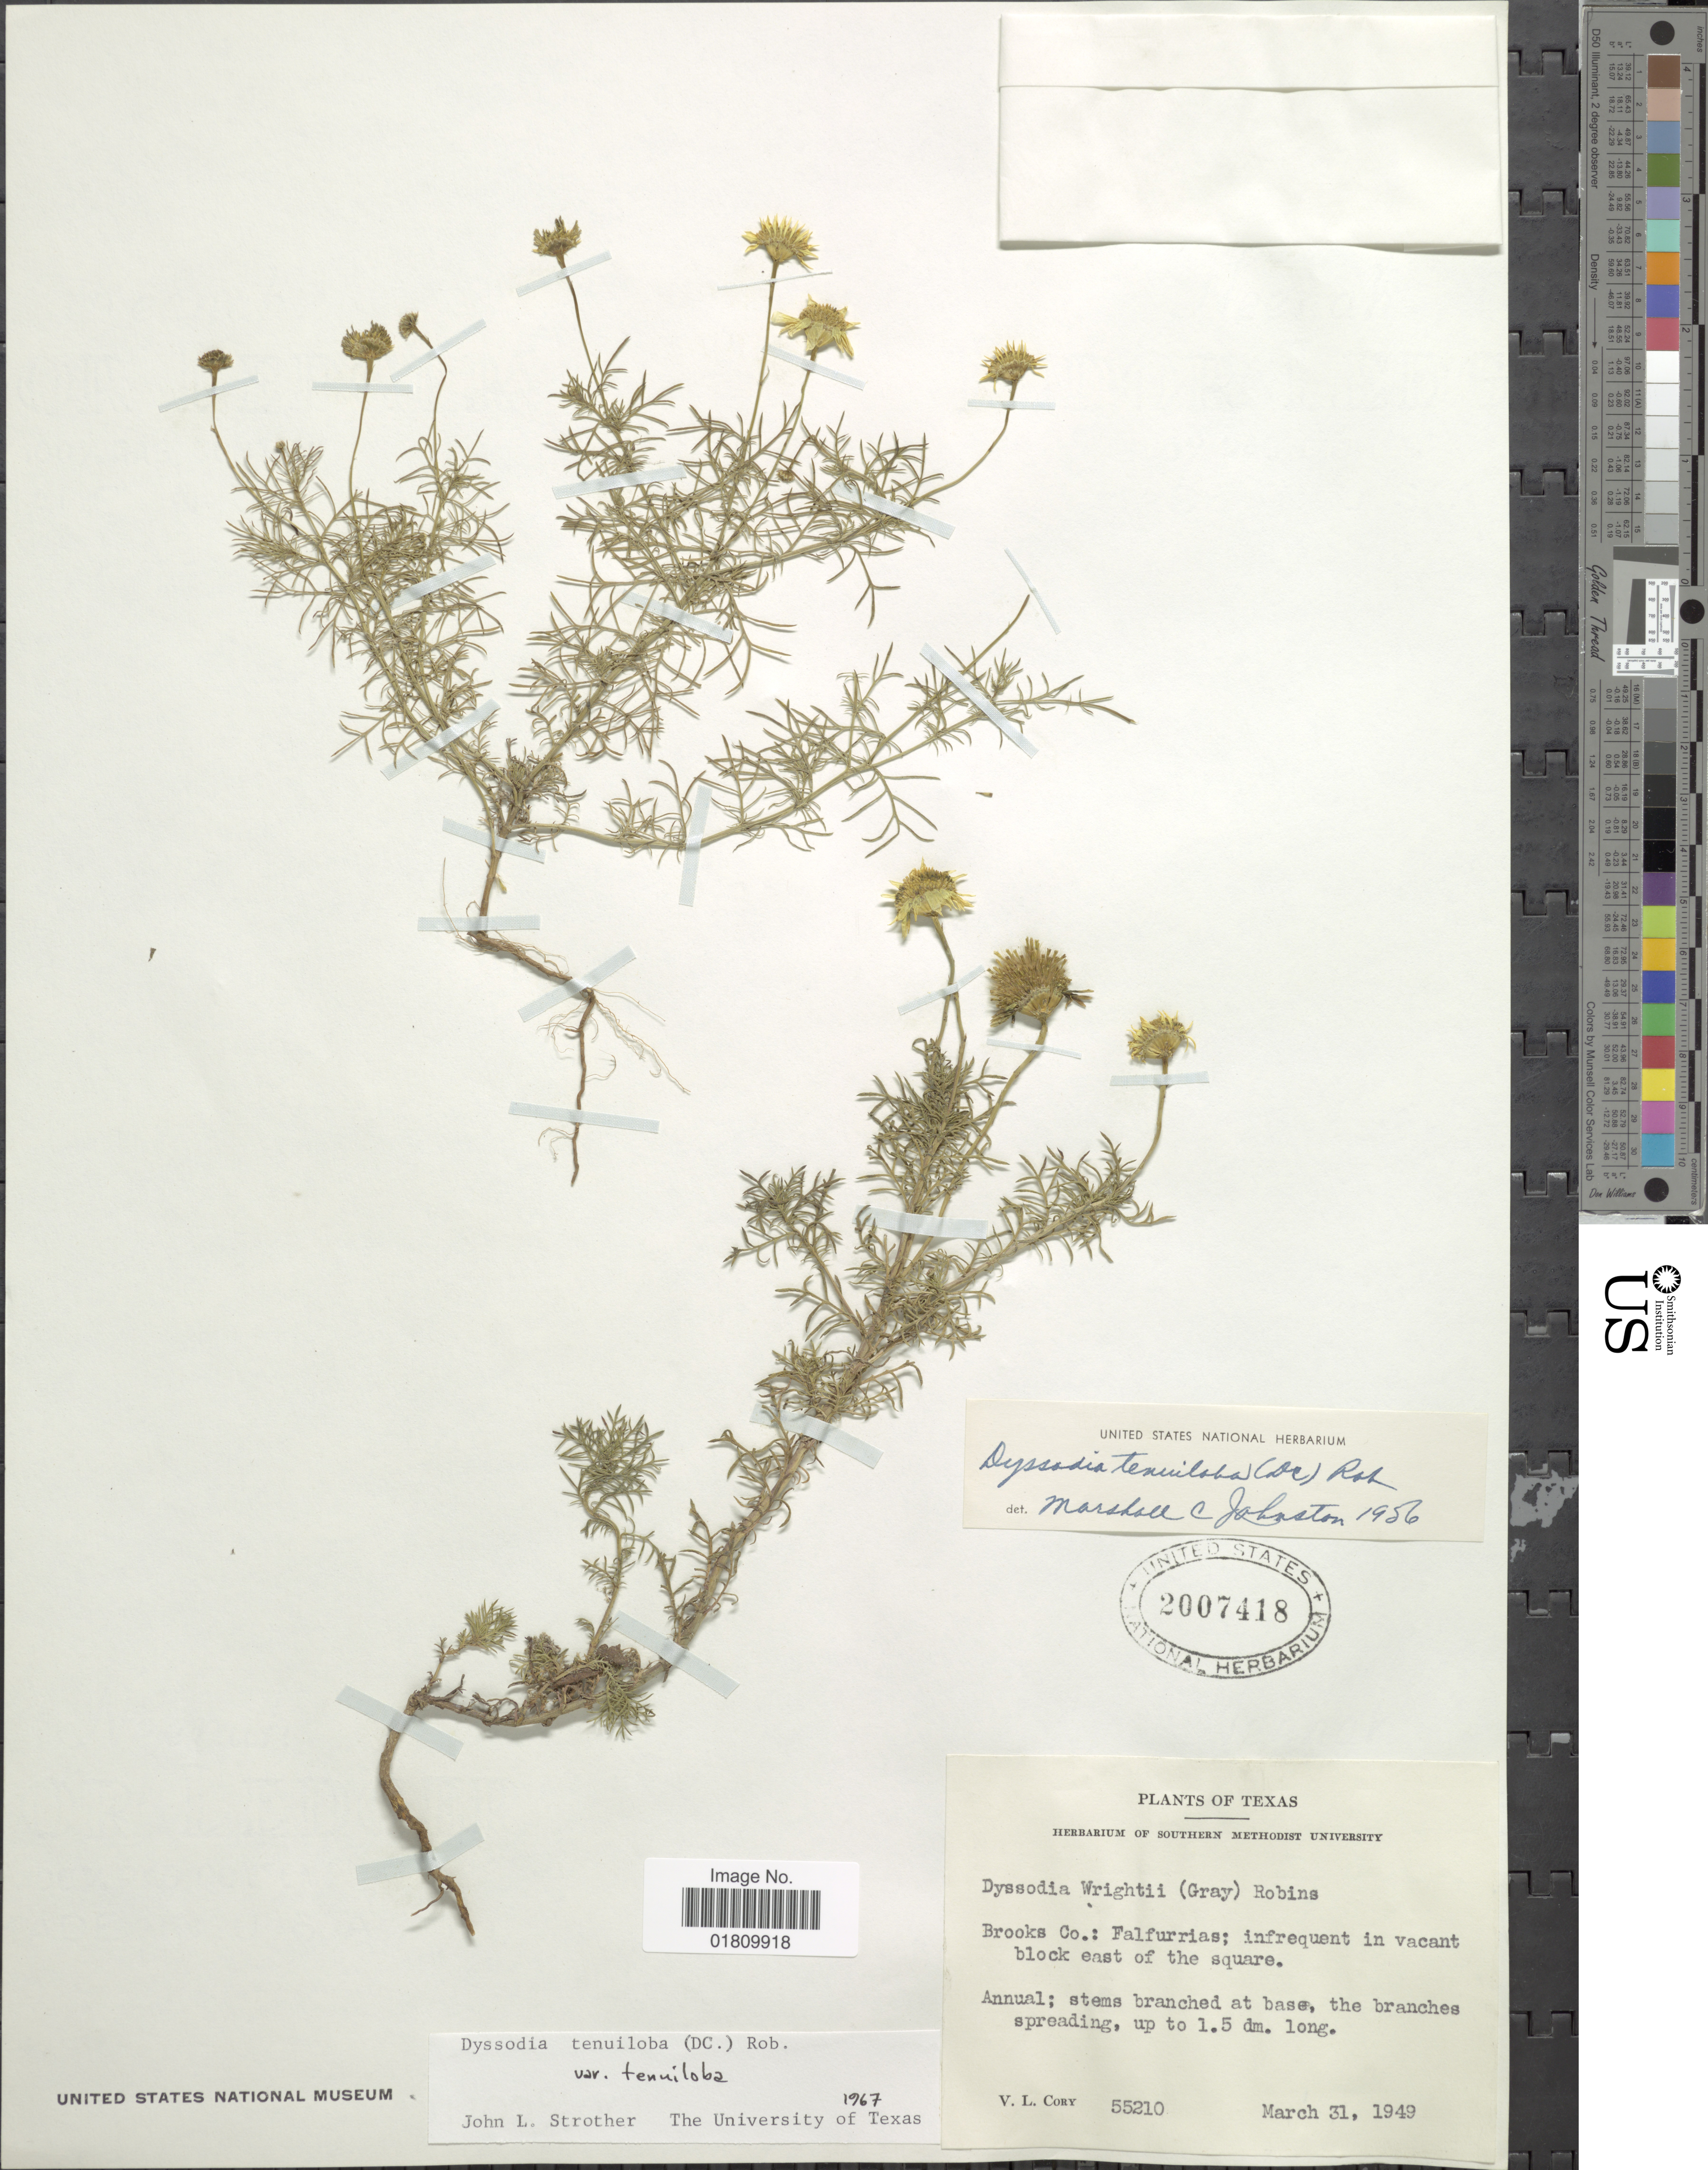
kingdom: Plantae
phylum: Tracheophyta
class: Magnoliopsida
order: Asterales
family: Asteraceae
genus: Thymophylla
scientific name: Thymophylla tenuiloba var. tenuiloba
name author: (DC.) Small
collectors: V. Cory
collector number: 55210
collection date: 1949-03-31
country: United States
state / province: Texas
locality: Brooks Co.: Falfurrias; infrequent in vacant block east of the square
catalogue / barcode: US 2007418